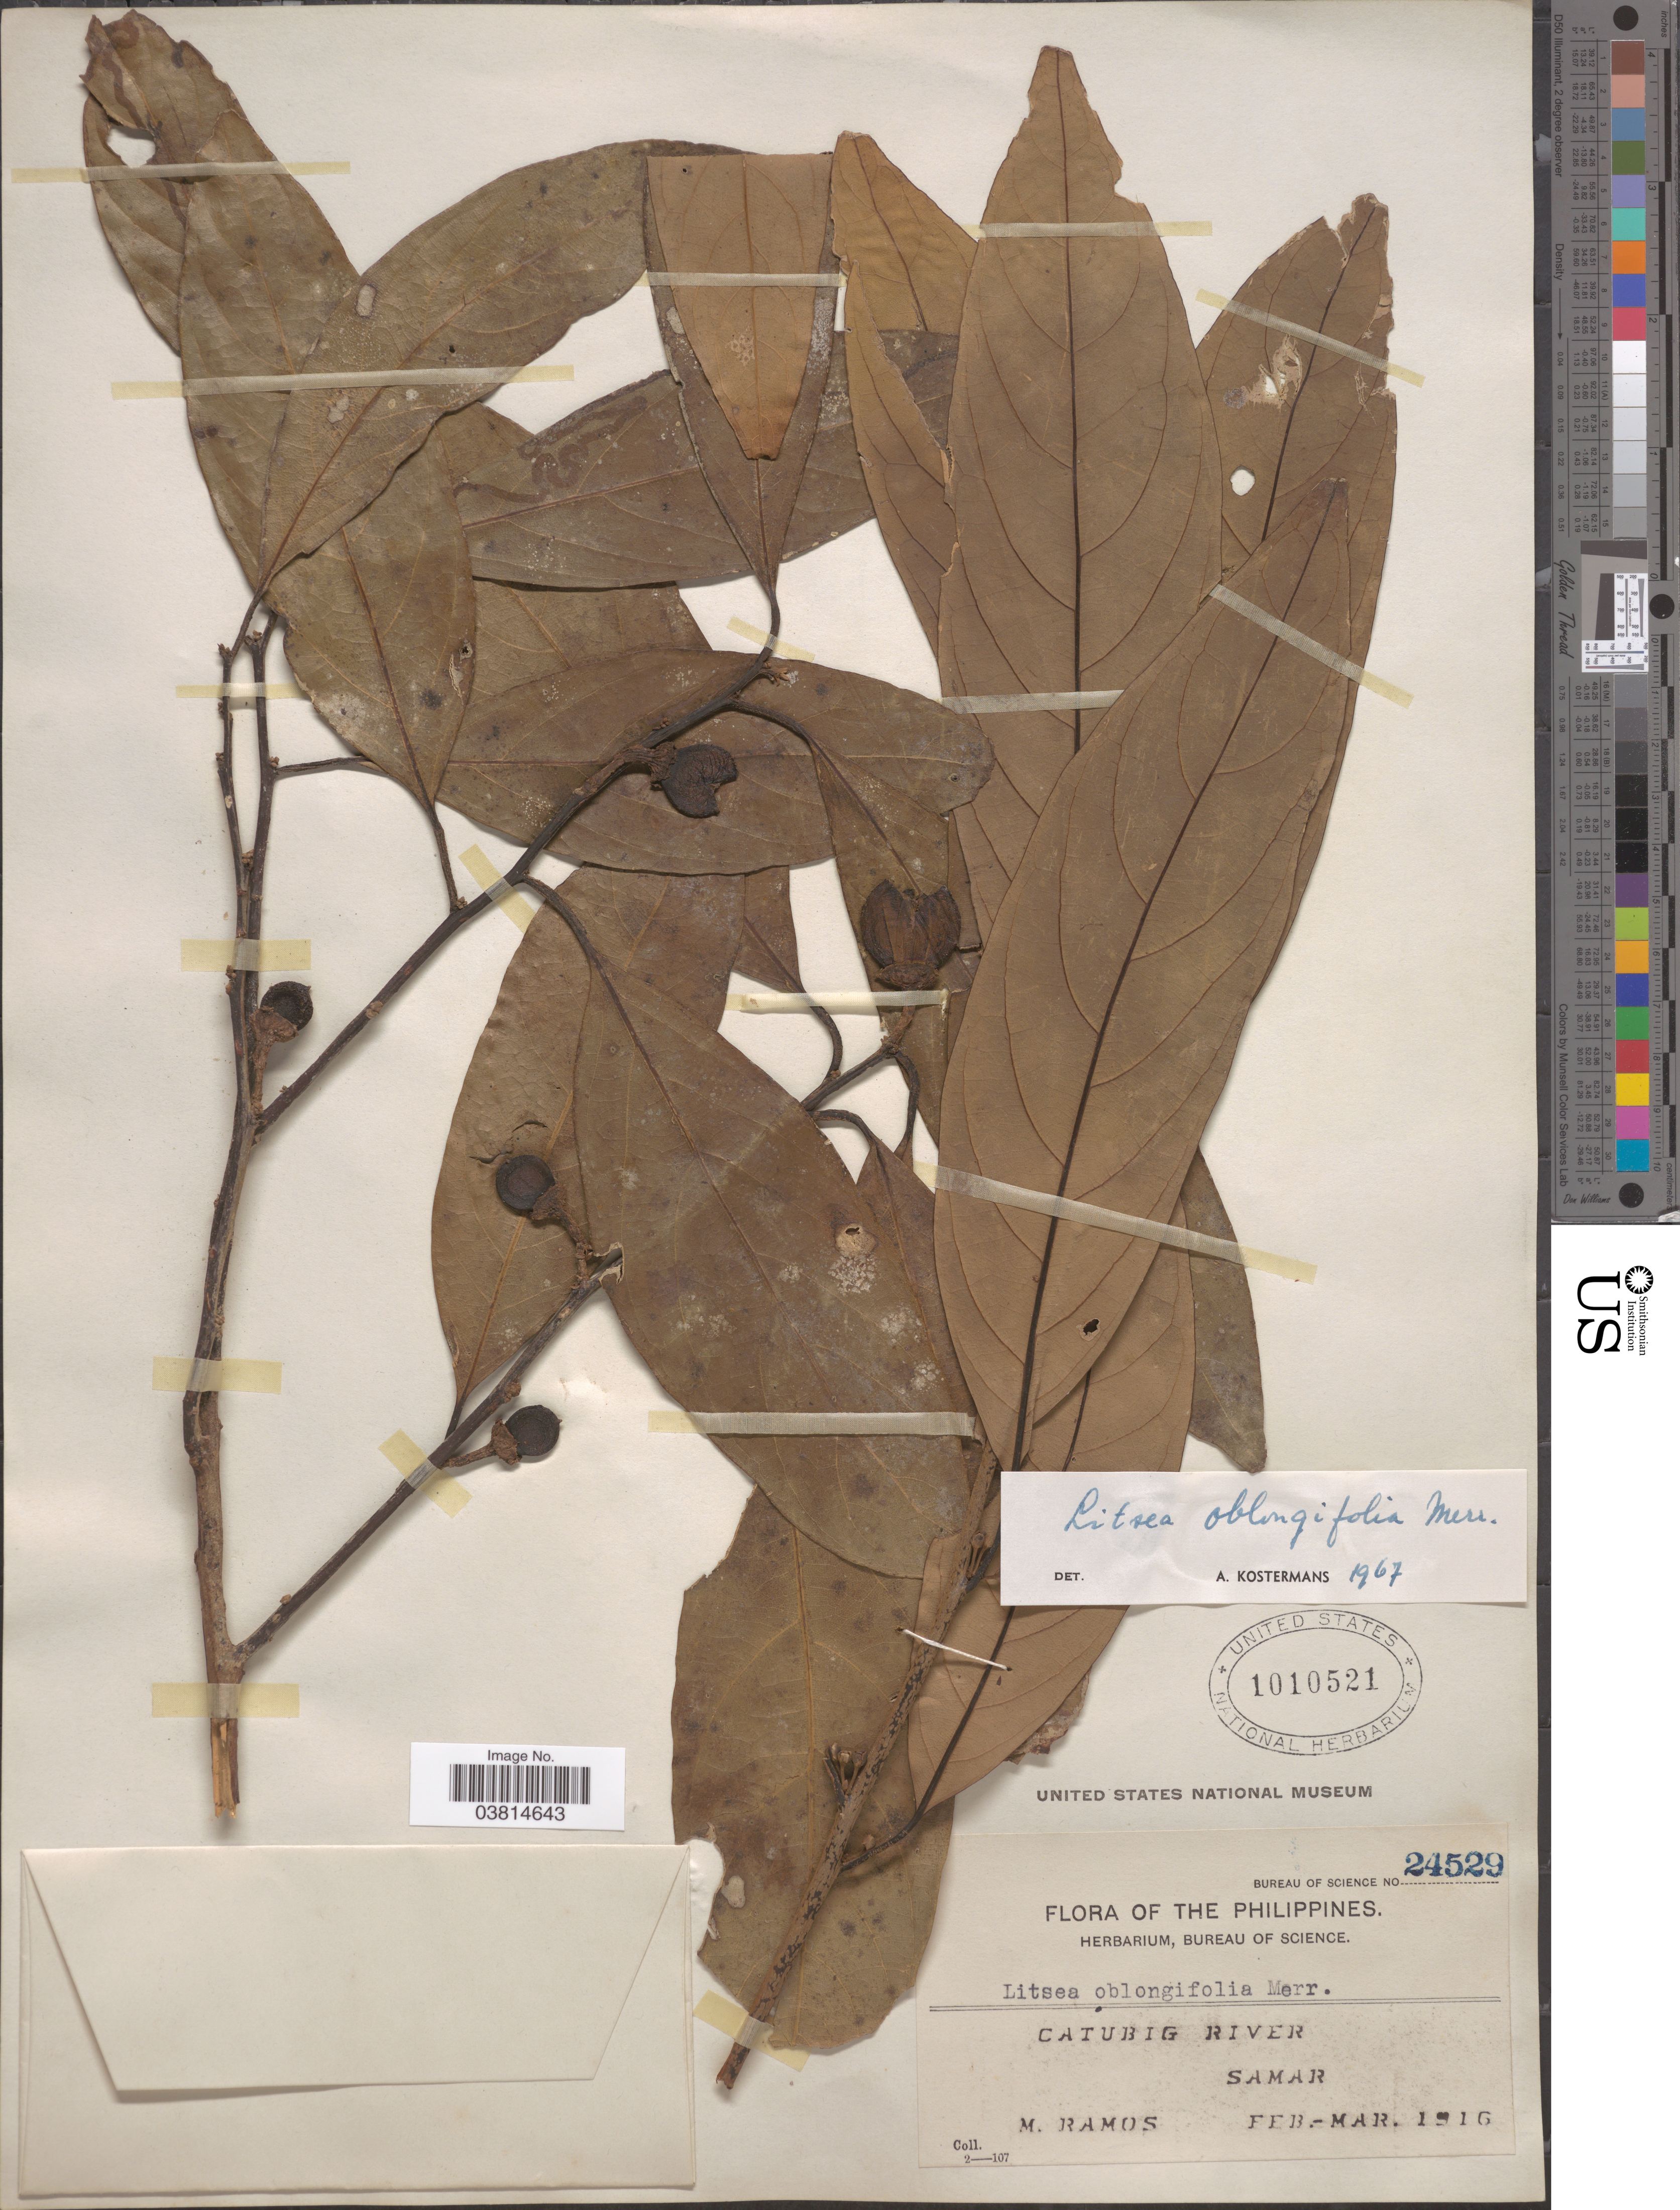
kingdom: Plantae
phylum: Tracheophyta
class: Magnoliopsida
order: Laurales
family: Lauraceae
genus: Litsea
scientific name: Litsea oblongifolia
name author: Merr.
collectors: M. Ramos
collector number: Bureau of Science 24529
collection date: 1916-02/1916-03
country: Philippines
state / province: Eastern Visayas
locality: Catubig River. Samar.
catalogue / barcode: US 1010521